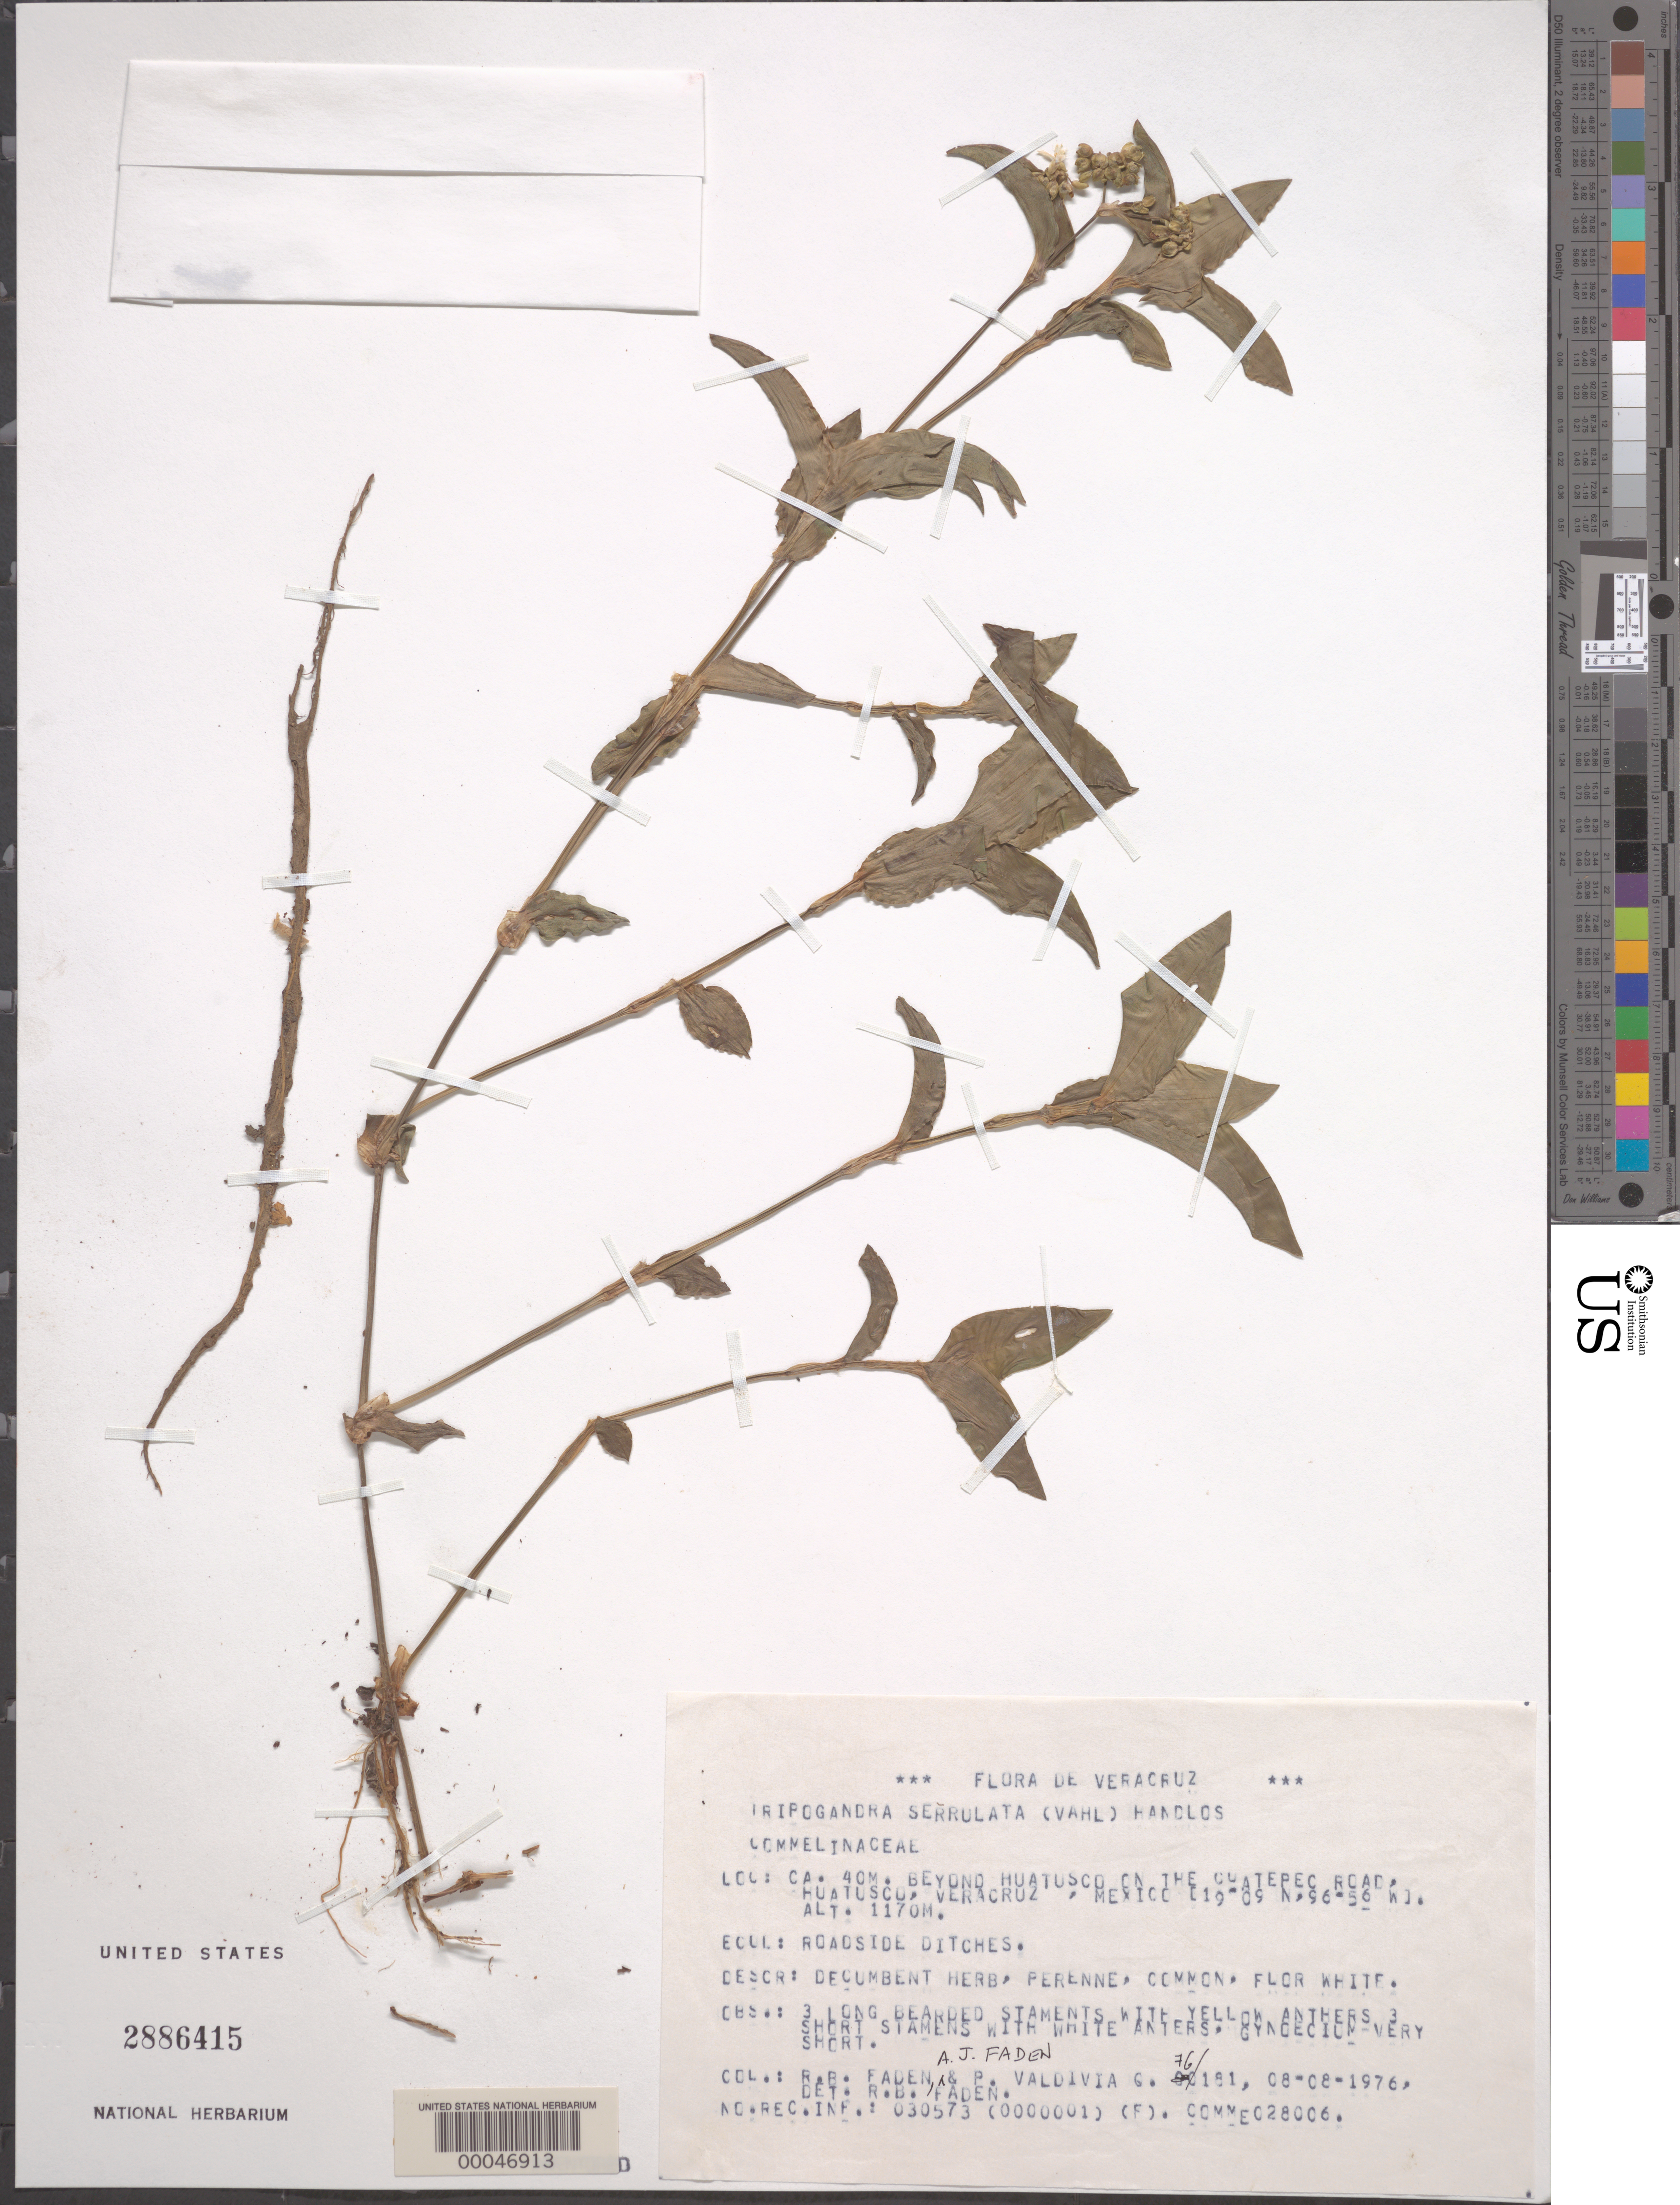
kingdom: Plantae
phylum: Tracheophyta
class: Liliopsida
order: Commelinales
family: Commelinaceae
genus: Tripogandra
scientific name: Tripogandra serrulata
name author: (Vahl) Handlos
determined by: Faden, Robert B., (US), Smithsonian Institution - National Museum of Natural History (UNITED STATES)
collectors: R. B. Faden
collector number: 76/181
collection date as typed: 08 Aug 1976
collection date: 1976-08-08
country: Mexico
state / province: Veracruz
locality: Huatusco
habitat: Roadside ditches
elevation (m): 1170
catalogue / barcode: US 2886415